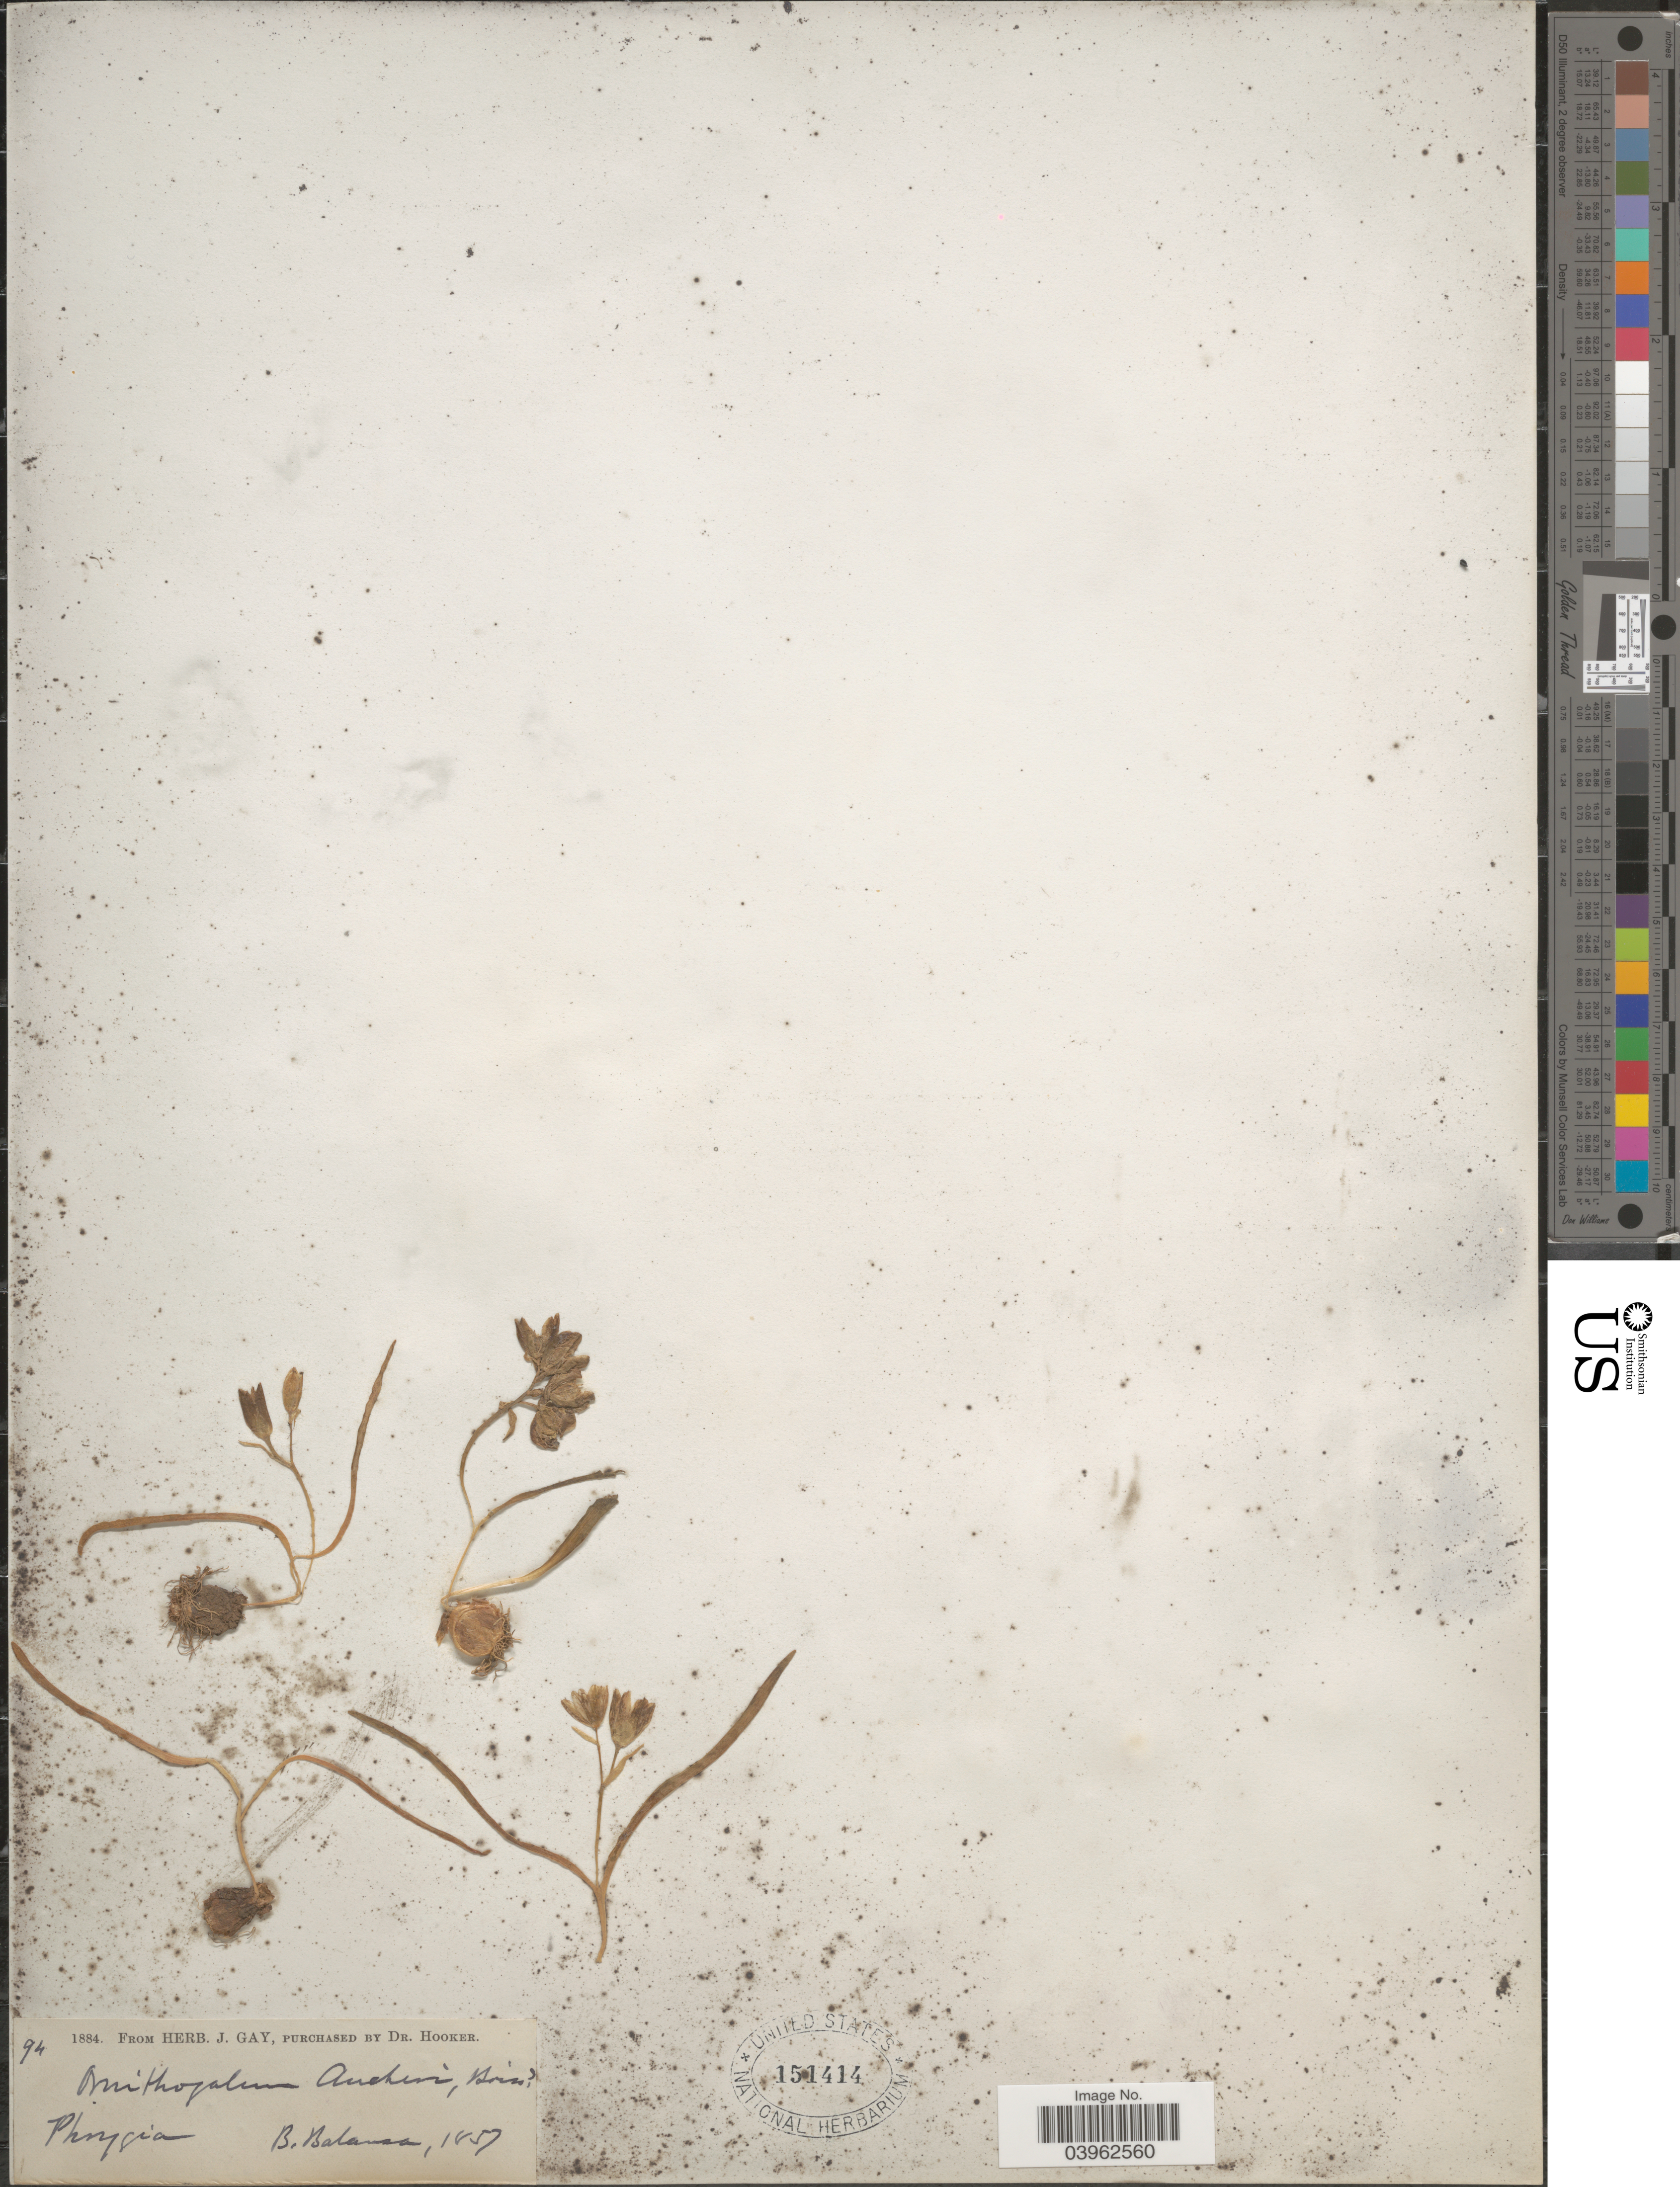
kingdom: Plantae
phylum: Tracheophyta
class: Liliopsida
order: Asparagales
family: Asparagaceae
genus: Ornithogalum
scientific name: Ornithogalum aucheri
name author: Boiss.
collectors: B. Balansa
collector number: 94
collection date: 1857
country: Turkey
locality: Phrygia.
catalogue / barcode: US 151414